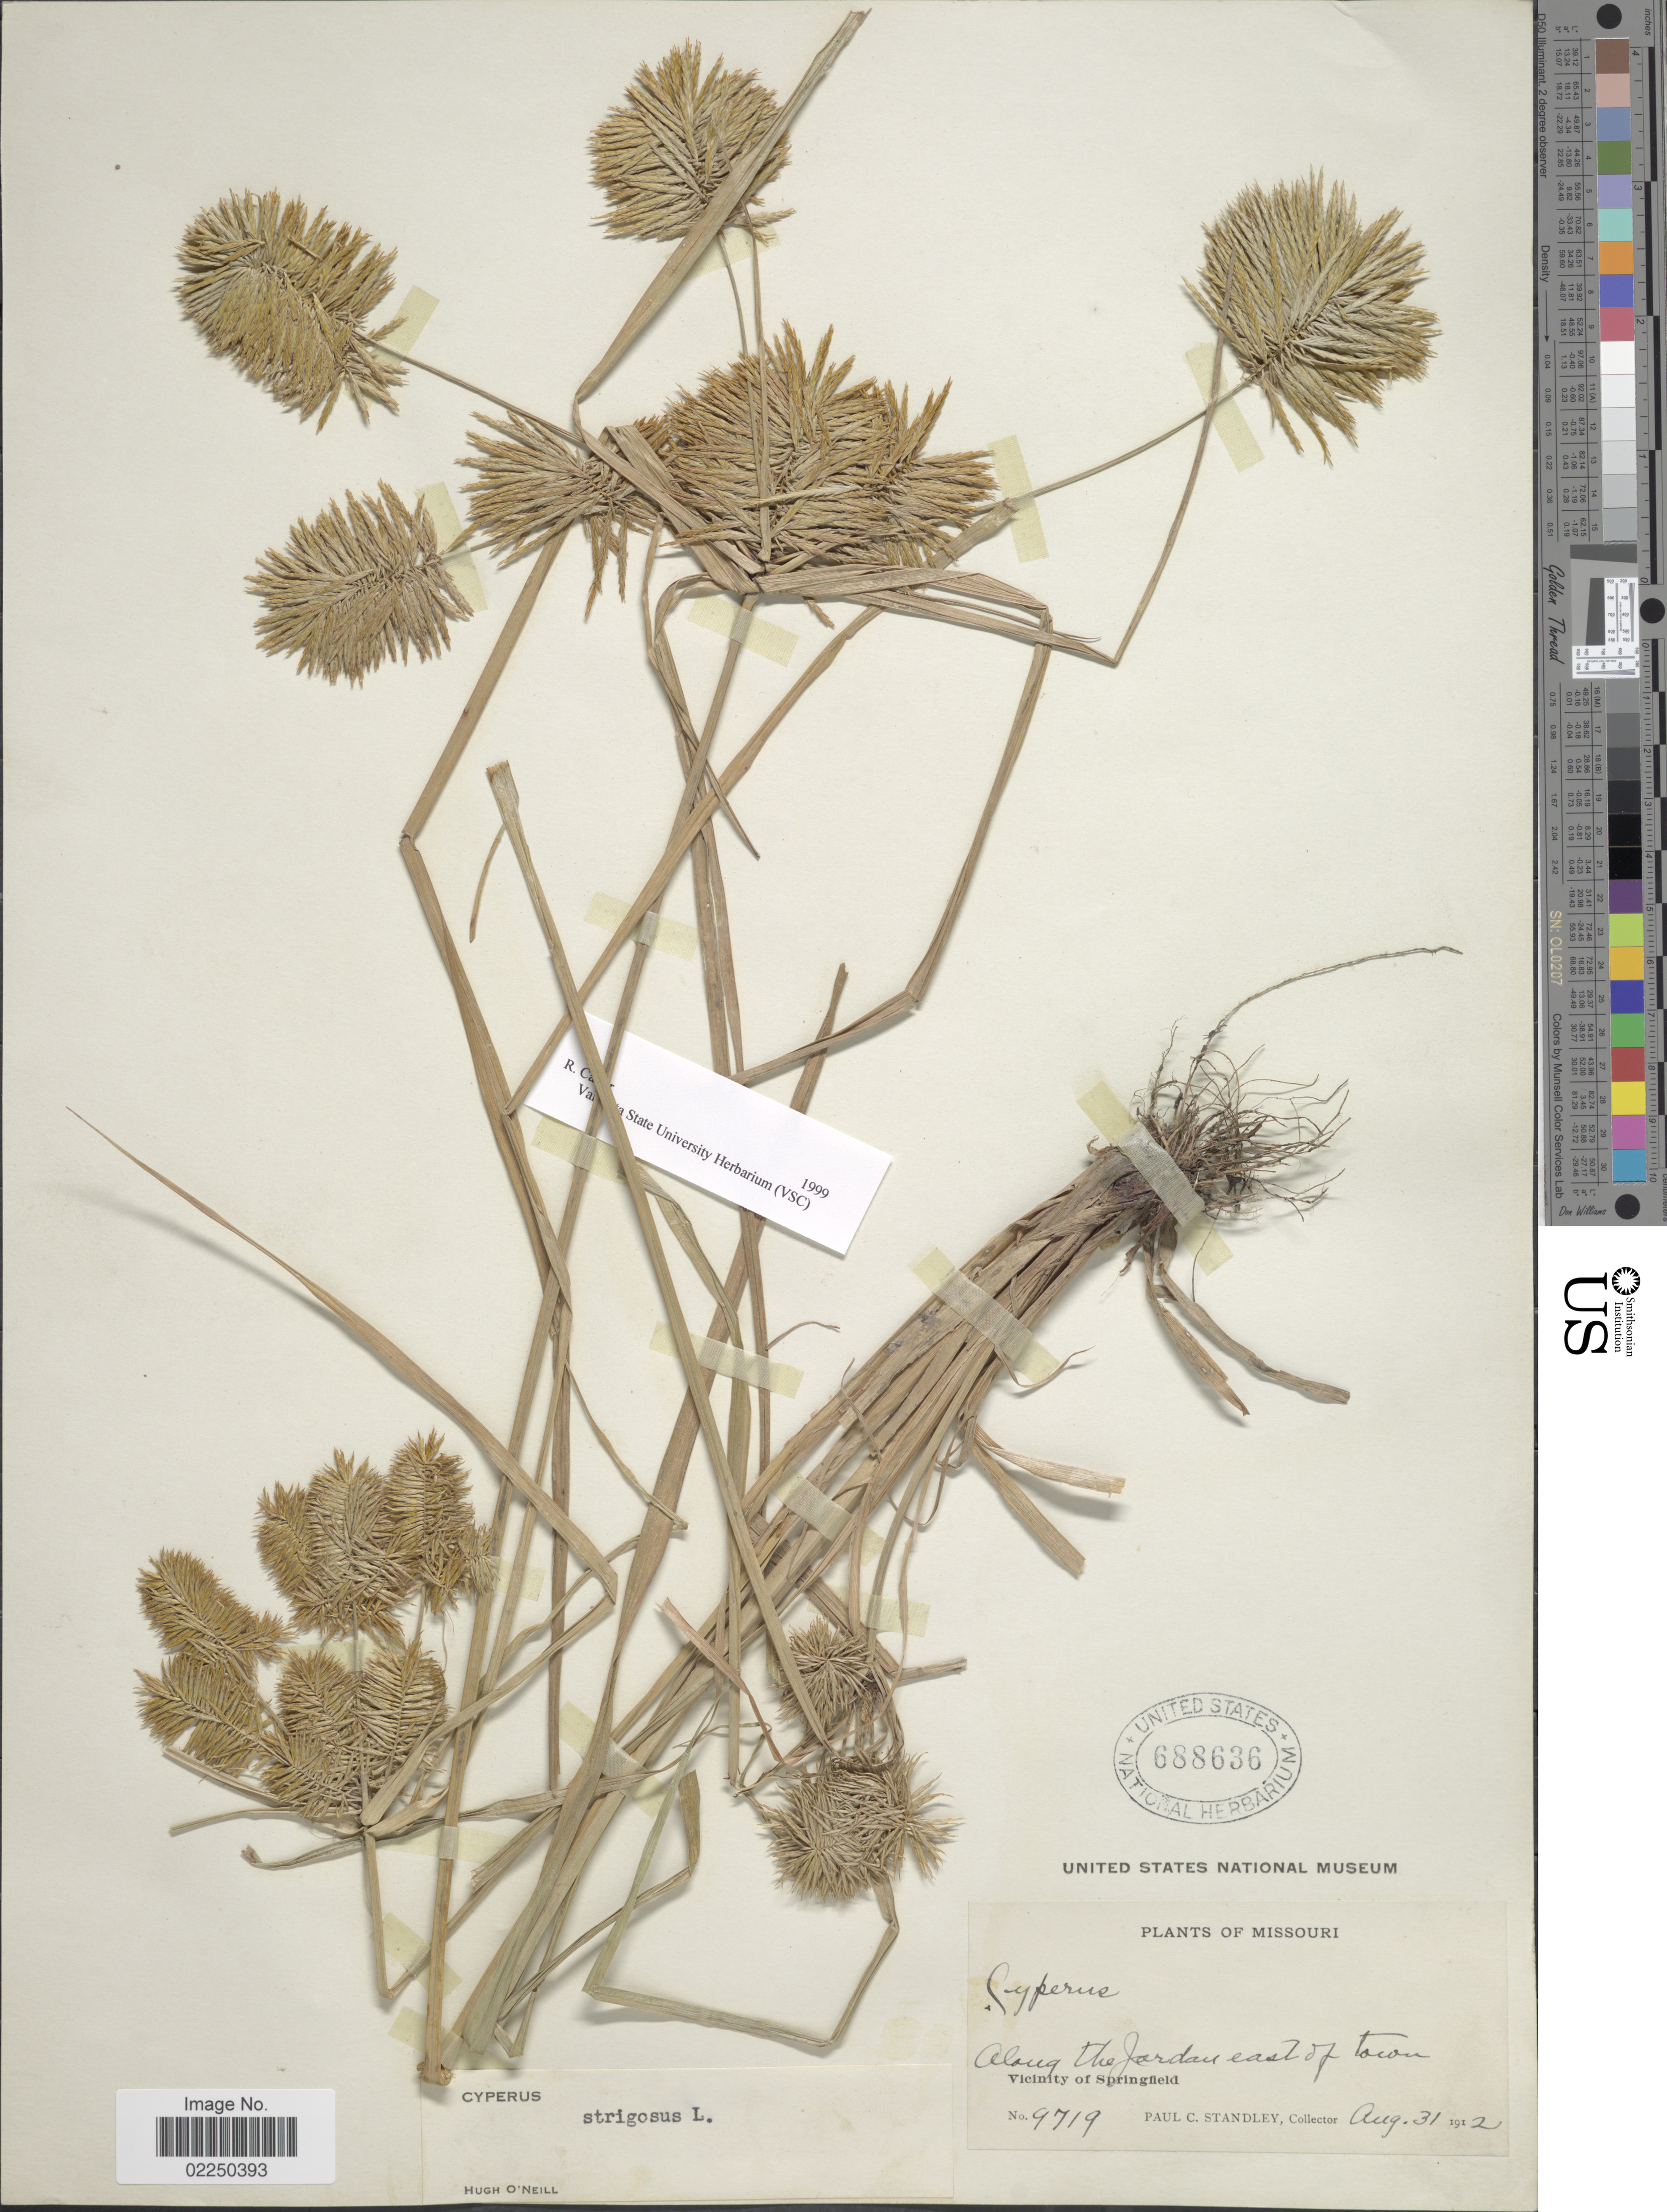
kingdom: Plantae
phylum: Tracheophyta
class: Liliopsida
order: Poales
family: Cyperaceae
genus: Cyperus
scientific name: Cyperus strigosus L.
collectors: P. C. Standley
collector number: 9719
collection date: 1912-08-31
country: United States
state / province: Missouri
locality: Along the Jordan east of town, vicinity of Springfield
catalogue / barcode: US 688636